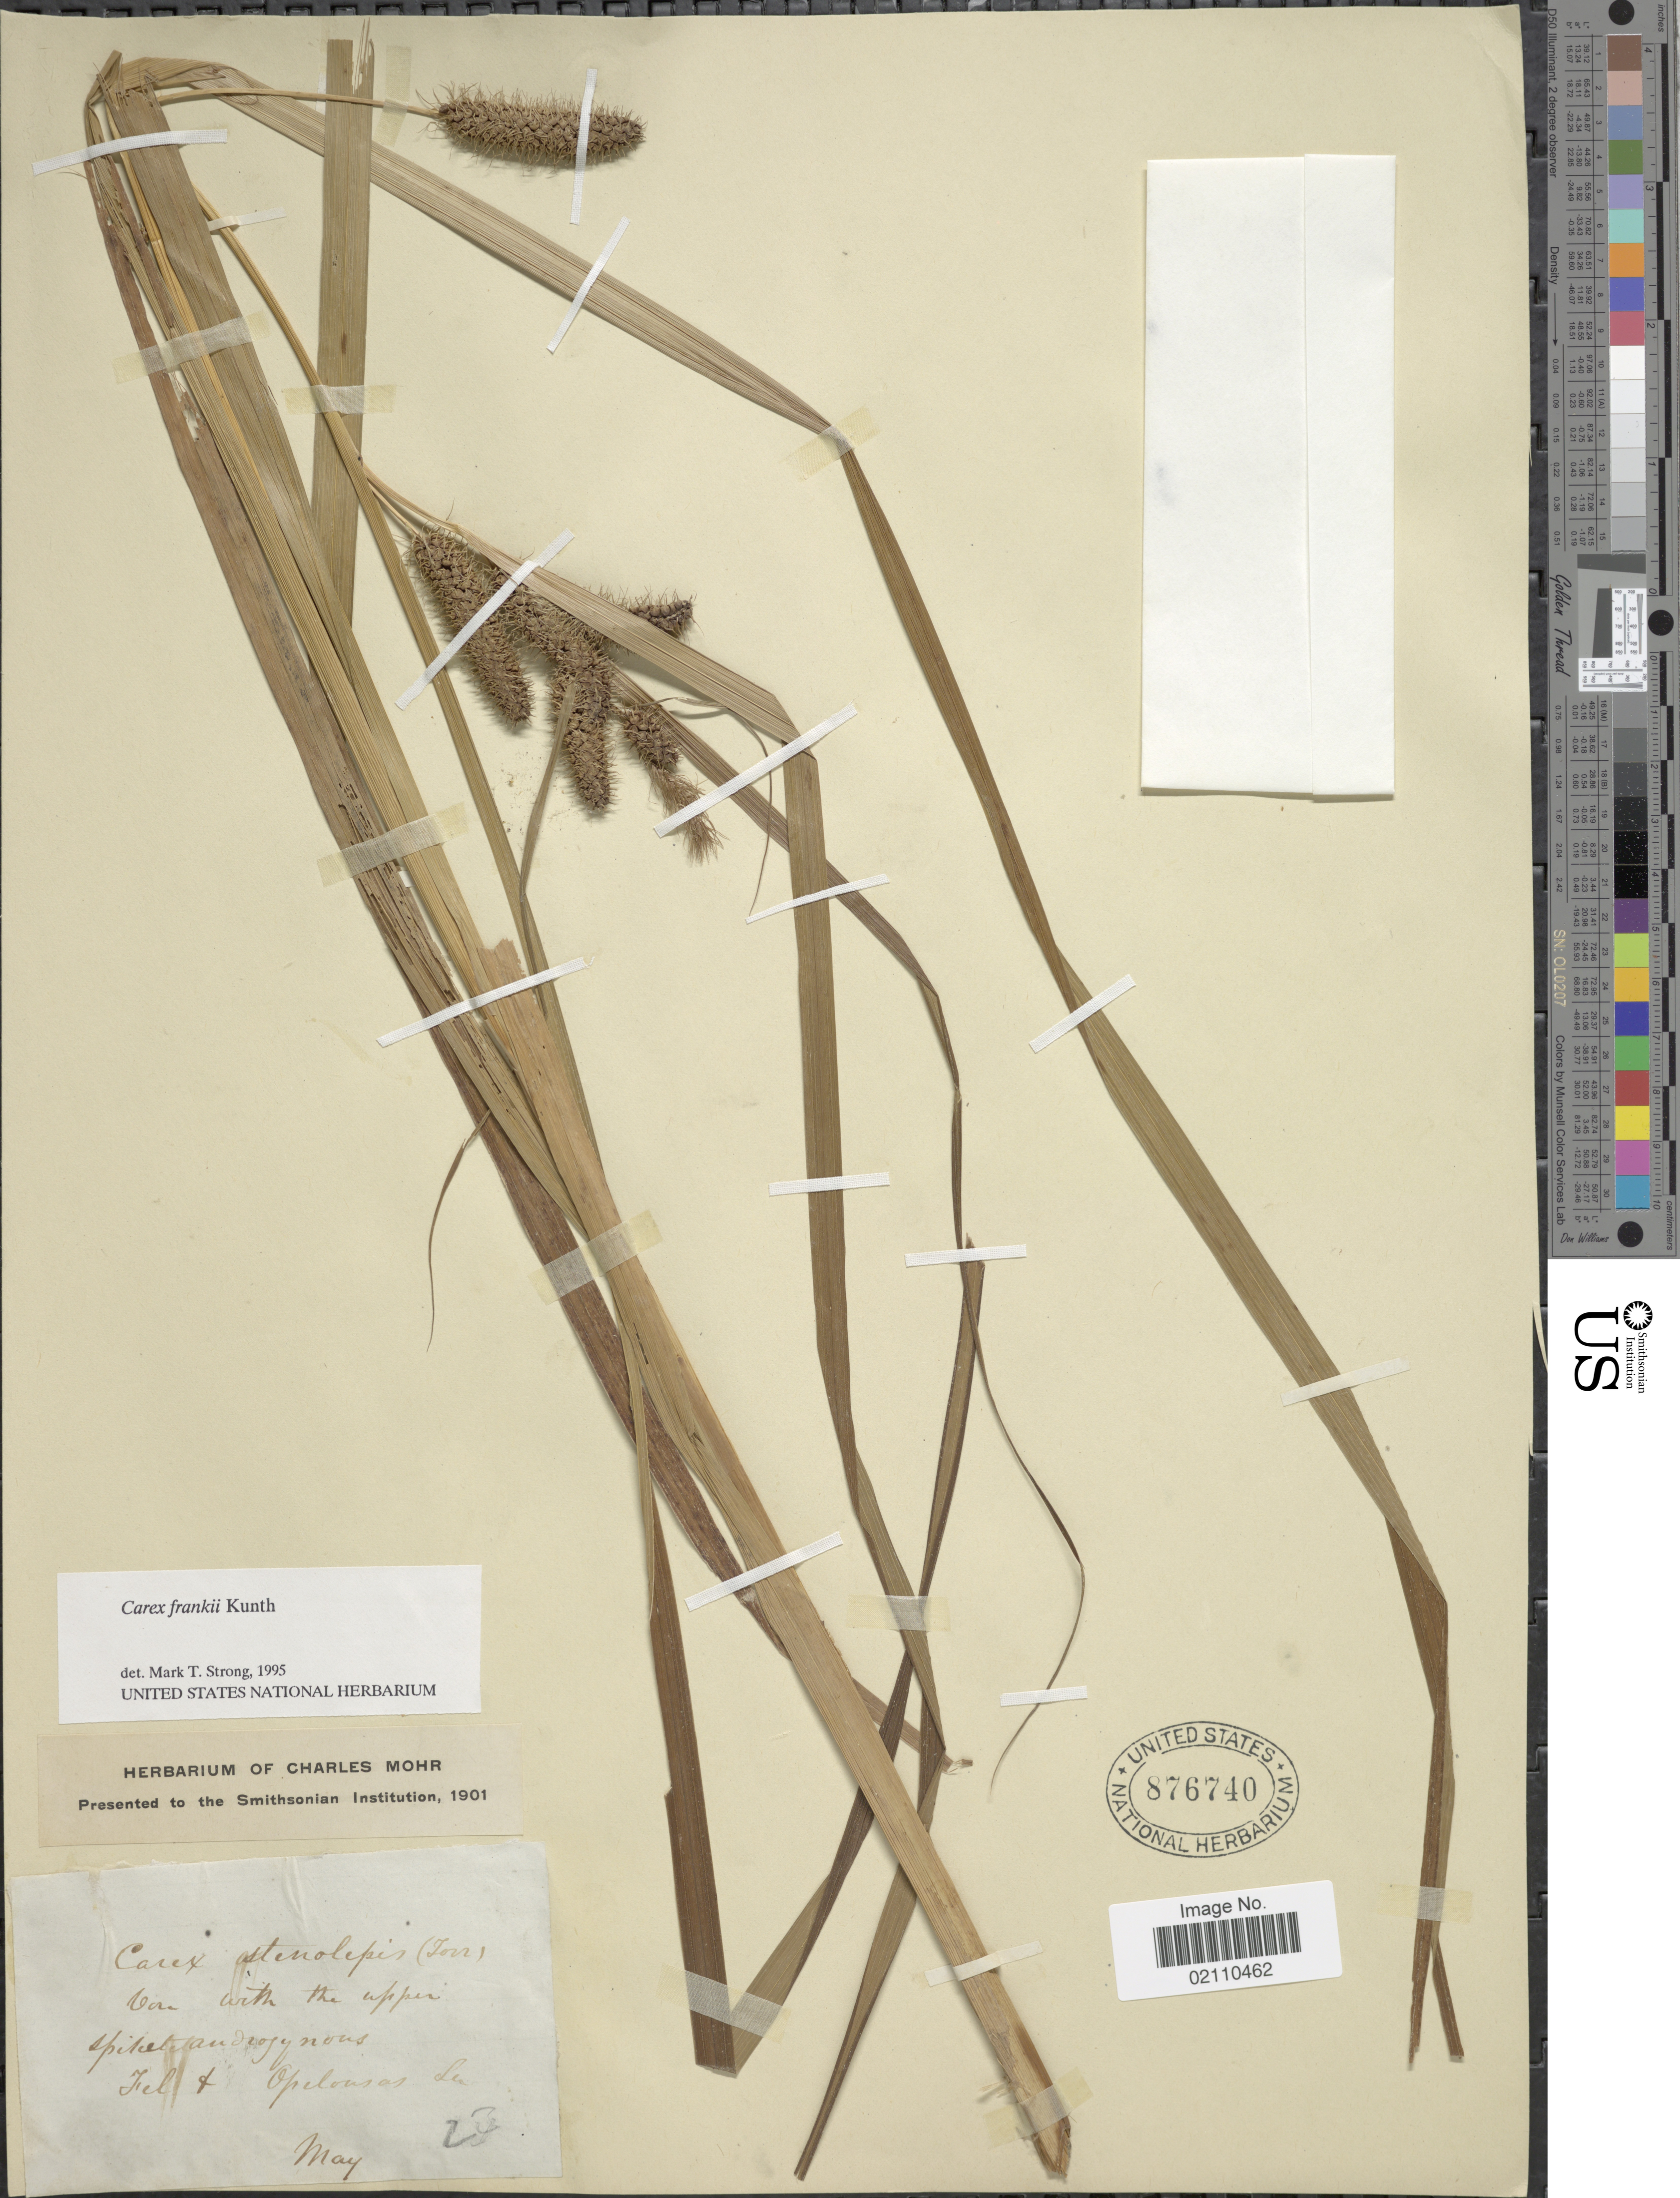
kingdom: Plantae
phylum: Tracheophyta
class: Liliopsida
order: Poales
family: Cyperaceae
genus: Carex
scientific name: Carex frankii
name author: Kunth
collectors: ex herb. Charles Mohr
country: United States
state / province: Louisiana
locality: Fel [interpreted] and Opelousas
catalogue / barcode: US 876740